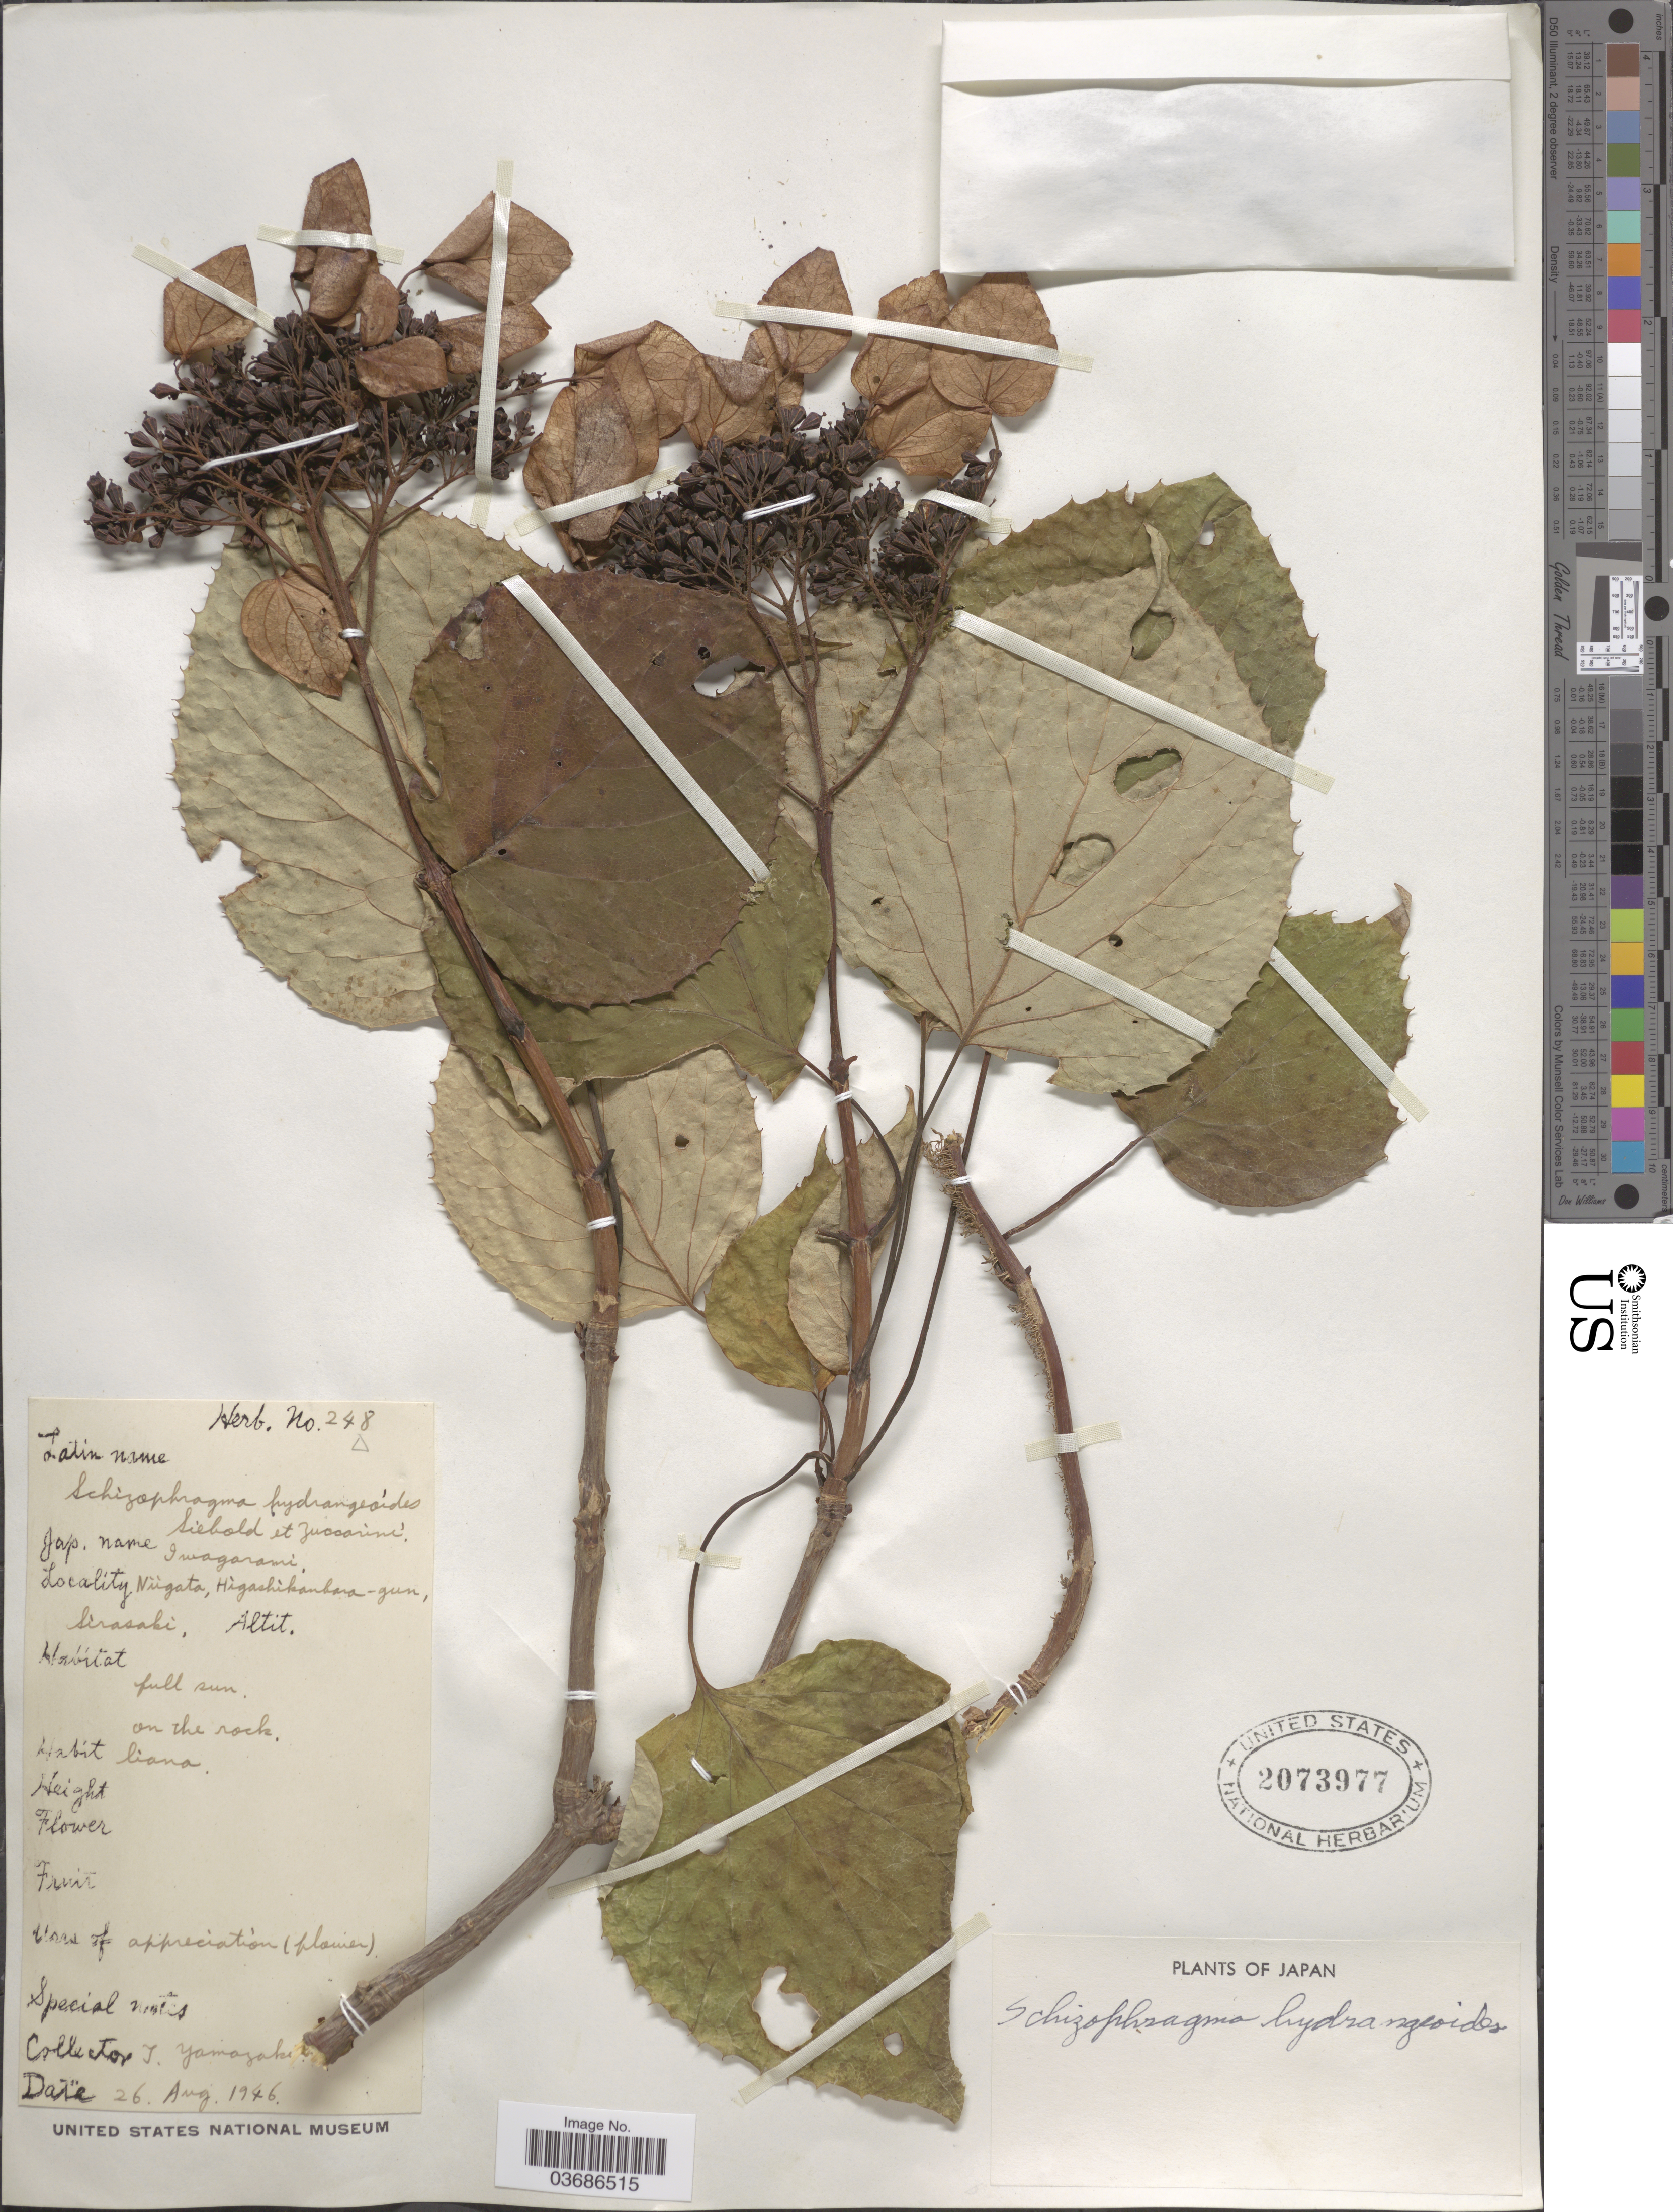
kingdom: Plantae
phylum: Tracheophyta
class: Magnoliopsida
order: Cornales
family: Hydrangeaceae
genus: Hydrangea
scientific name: Hydrangea hydrangeoides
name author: (Siebold & Zucc.) Bernd Schulz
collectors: T. Yamazaki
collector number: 248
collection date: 1946-08-26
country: Japan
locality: Niigata, Higashikanbara-gun, Sirasaki.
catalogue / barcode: US 2073977